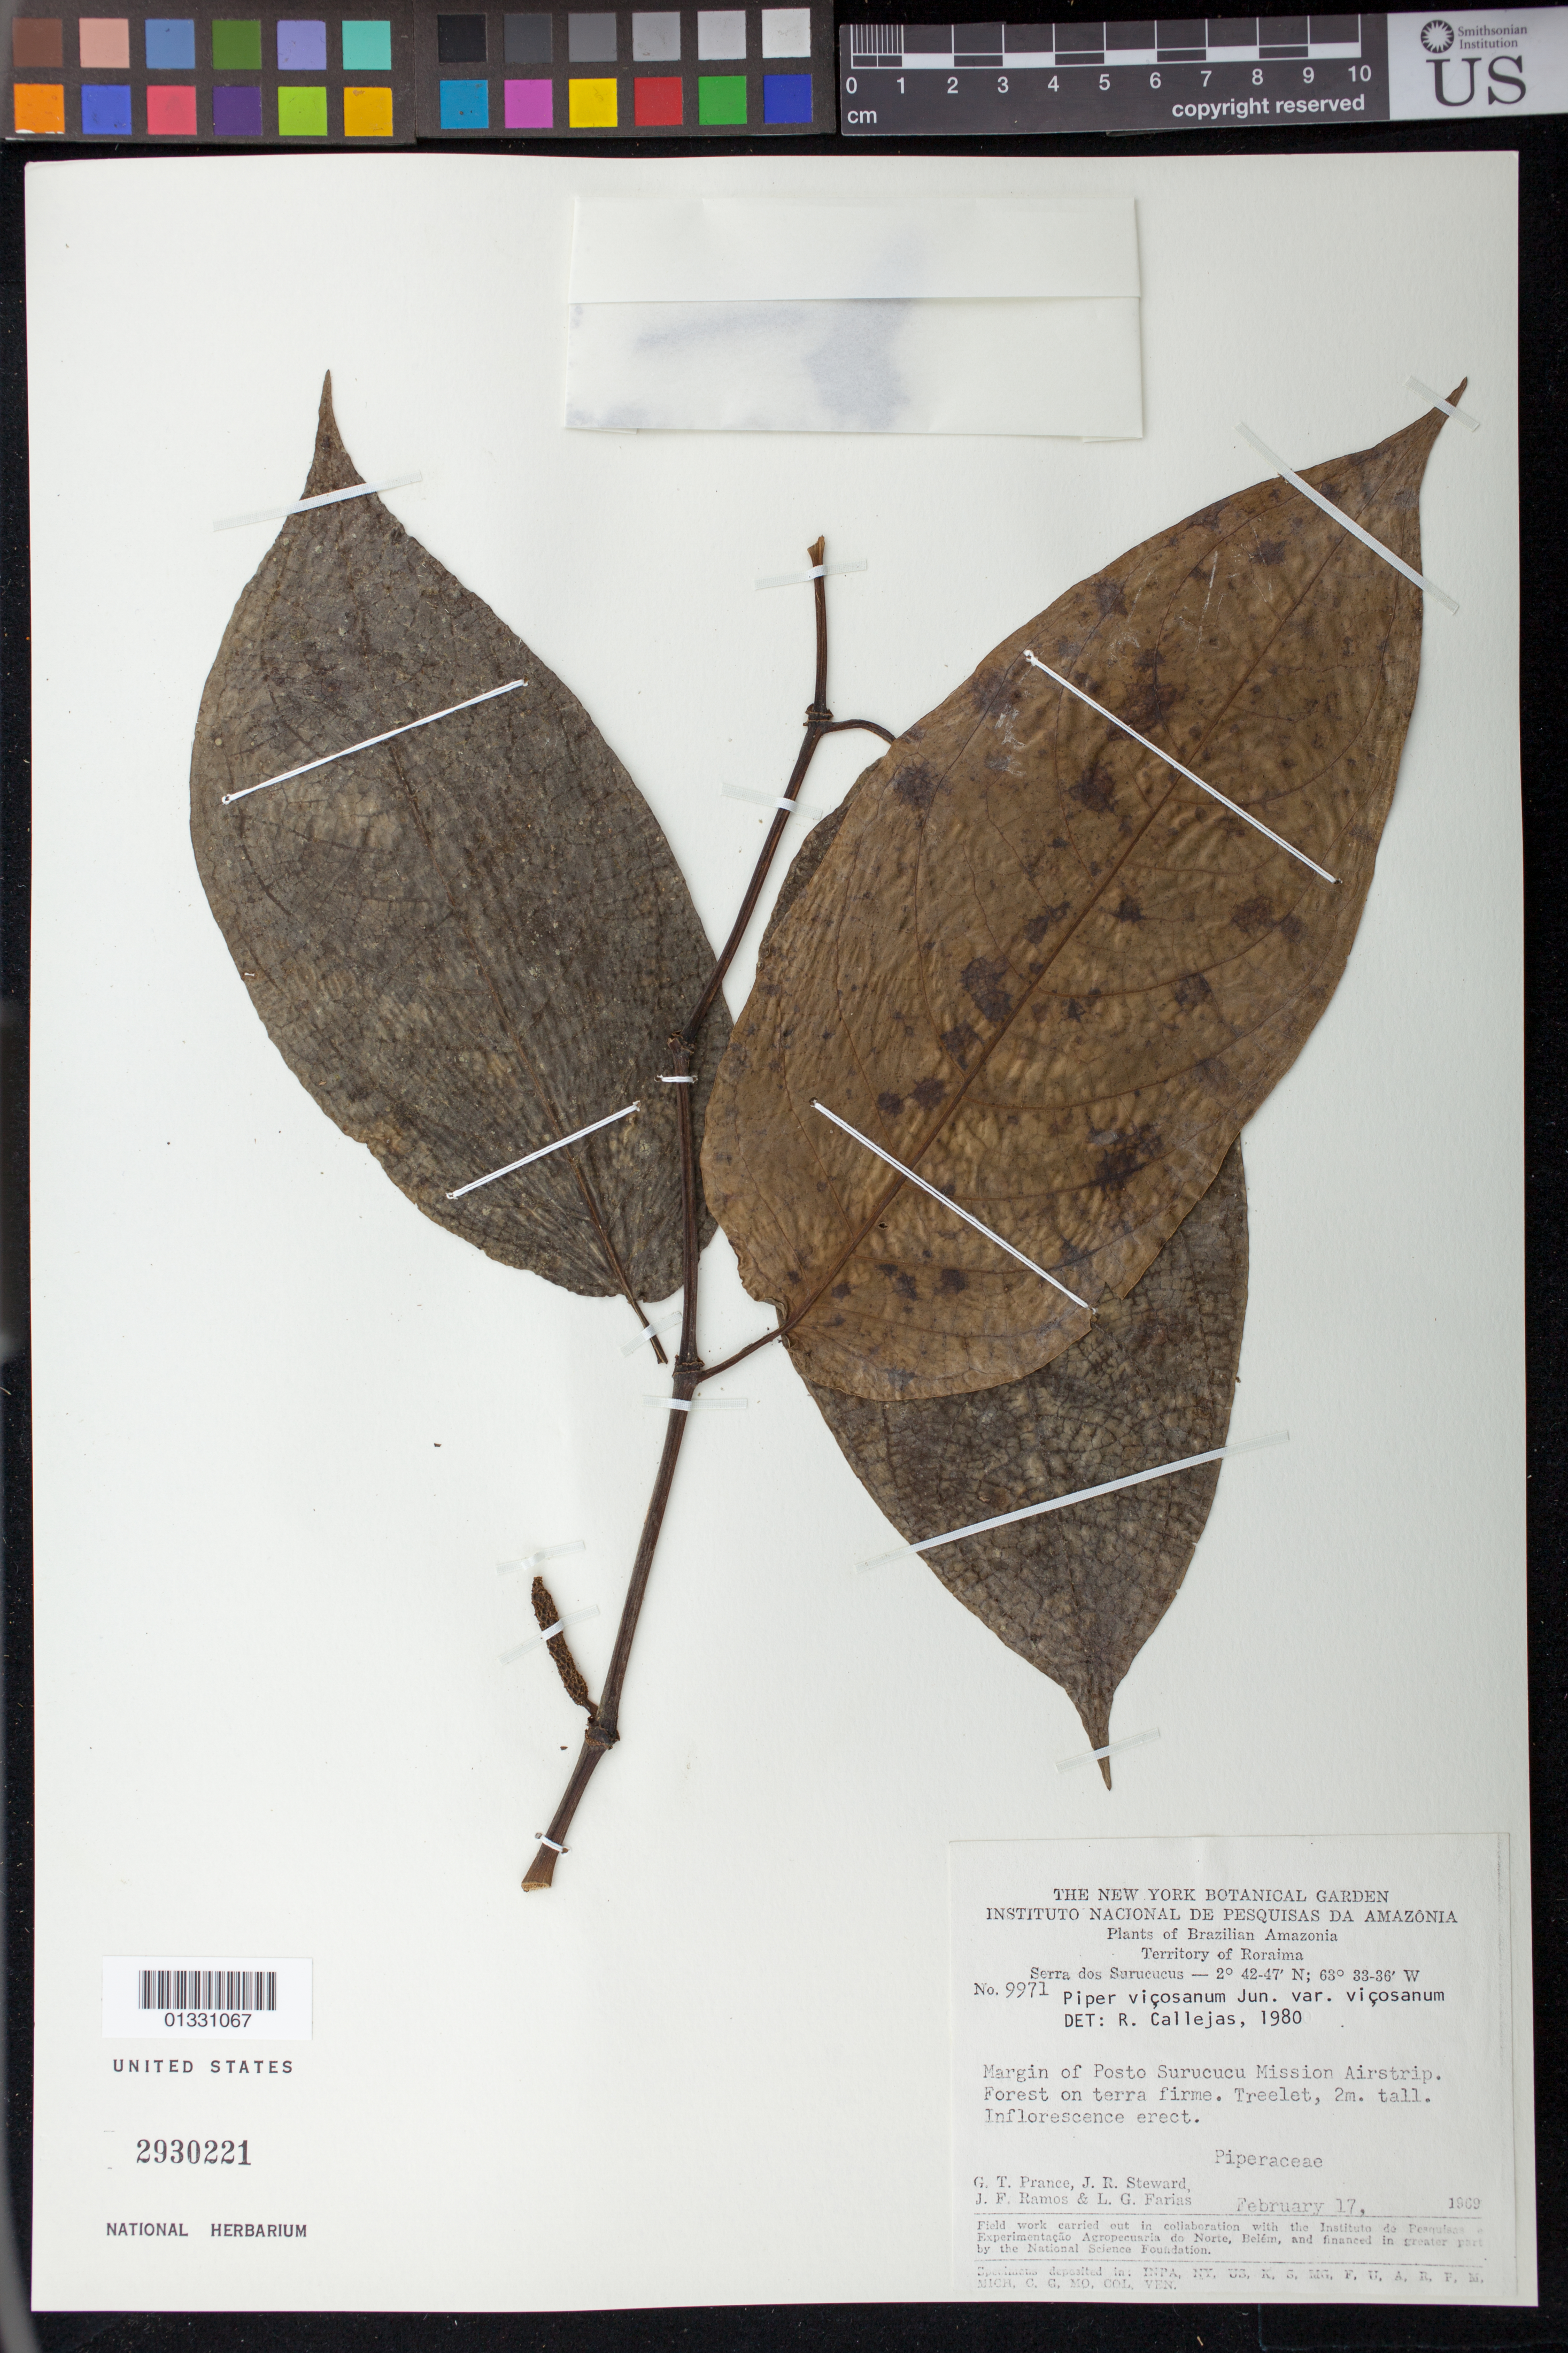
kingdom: Plantae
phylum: Tracheophyta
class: Magnoliopsida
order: Piperales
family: Piperaceae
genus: Piper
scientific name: Piper vicosanum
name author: Yunck.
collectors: G. T. Prance, J. R. Steward, J. F. Ramos & L. G. Farias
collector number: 9971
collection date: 1969-02-17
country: Brazil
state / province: Roraima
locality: Serra dos Surucucus. Margin of Posto Surucucu Mission Airstrip.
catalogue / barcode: US 2930221